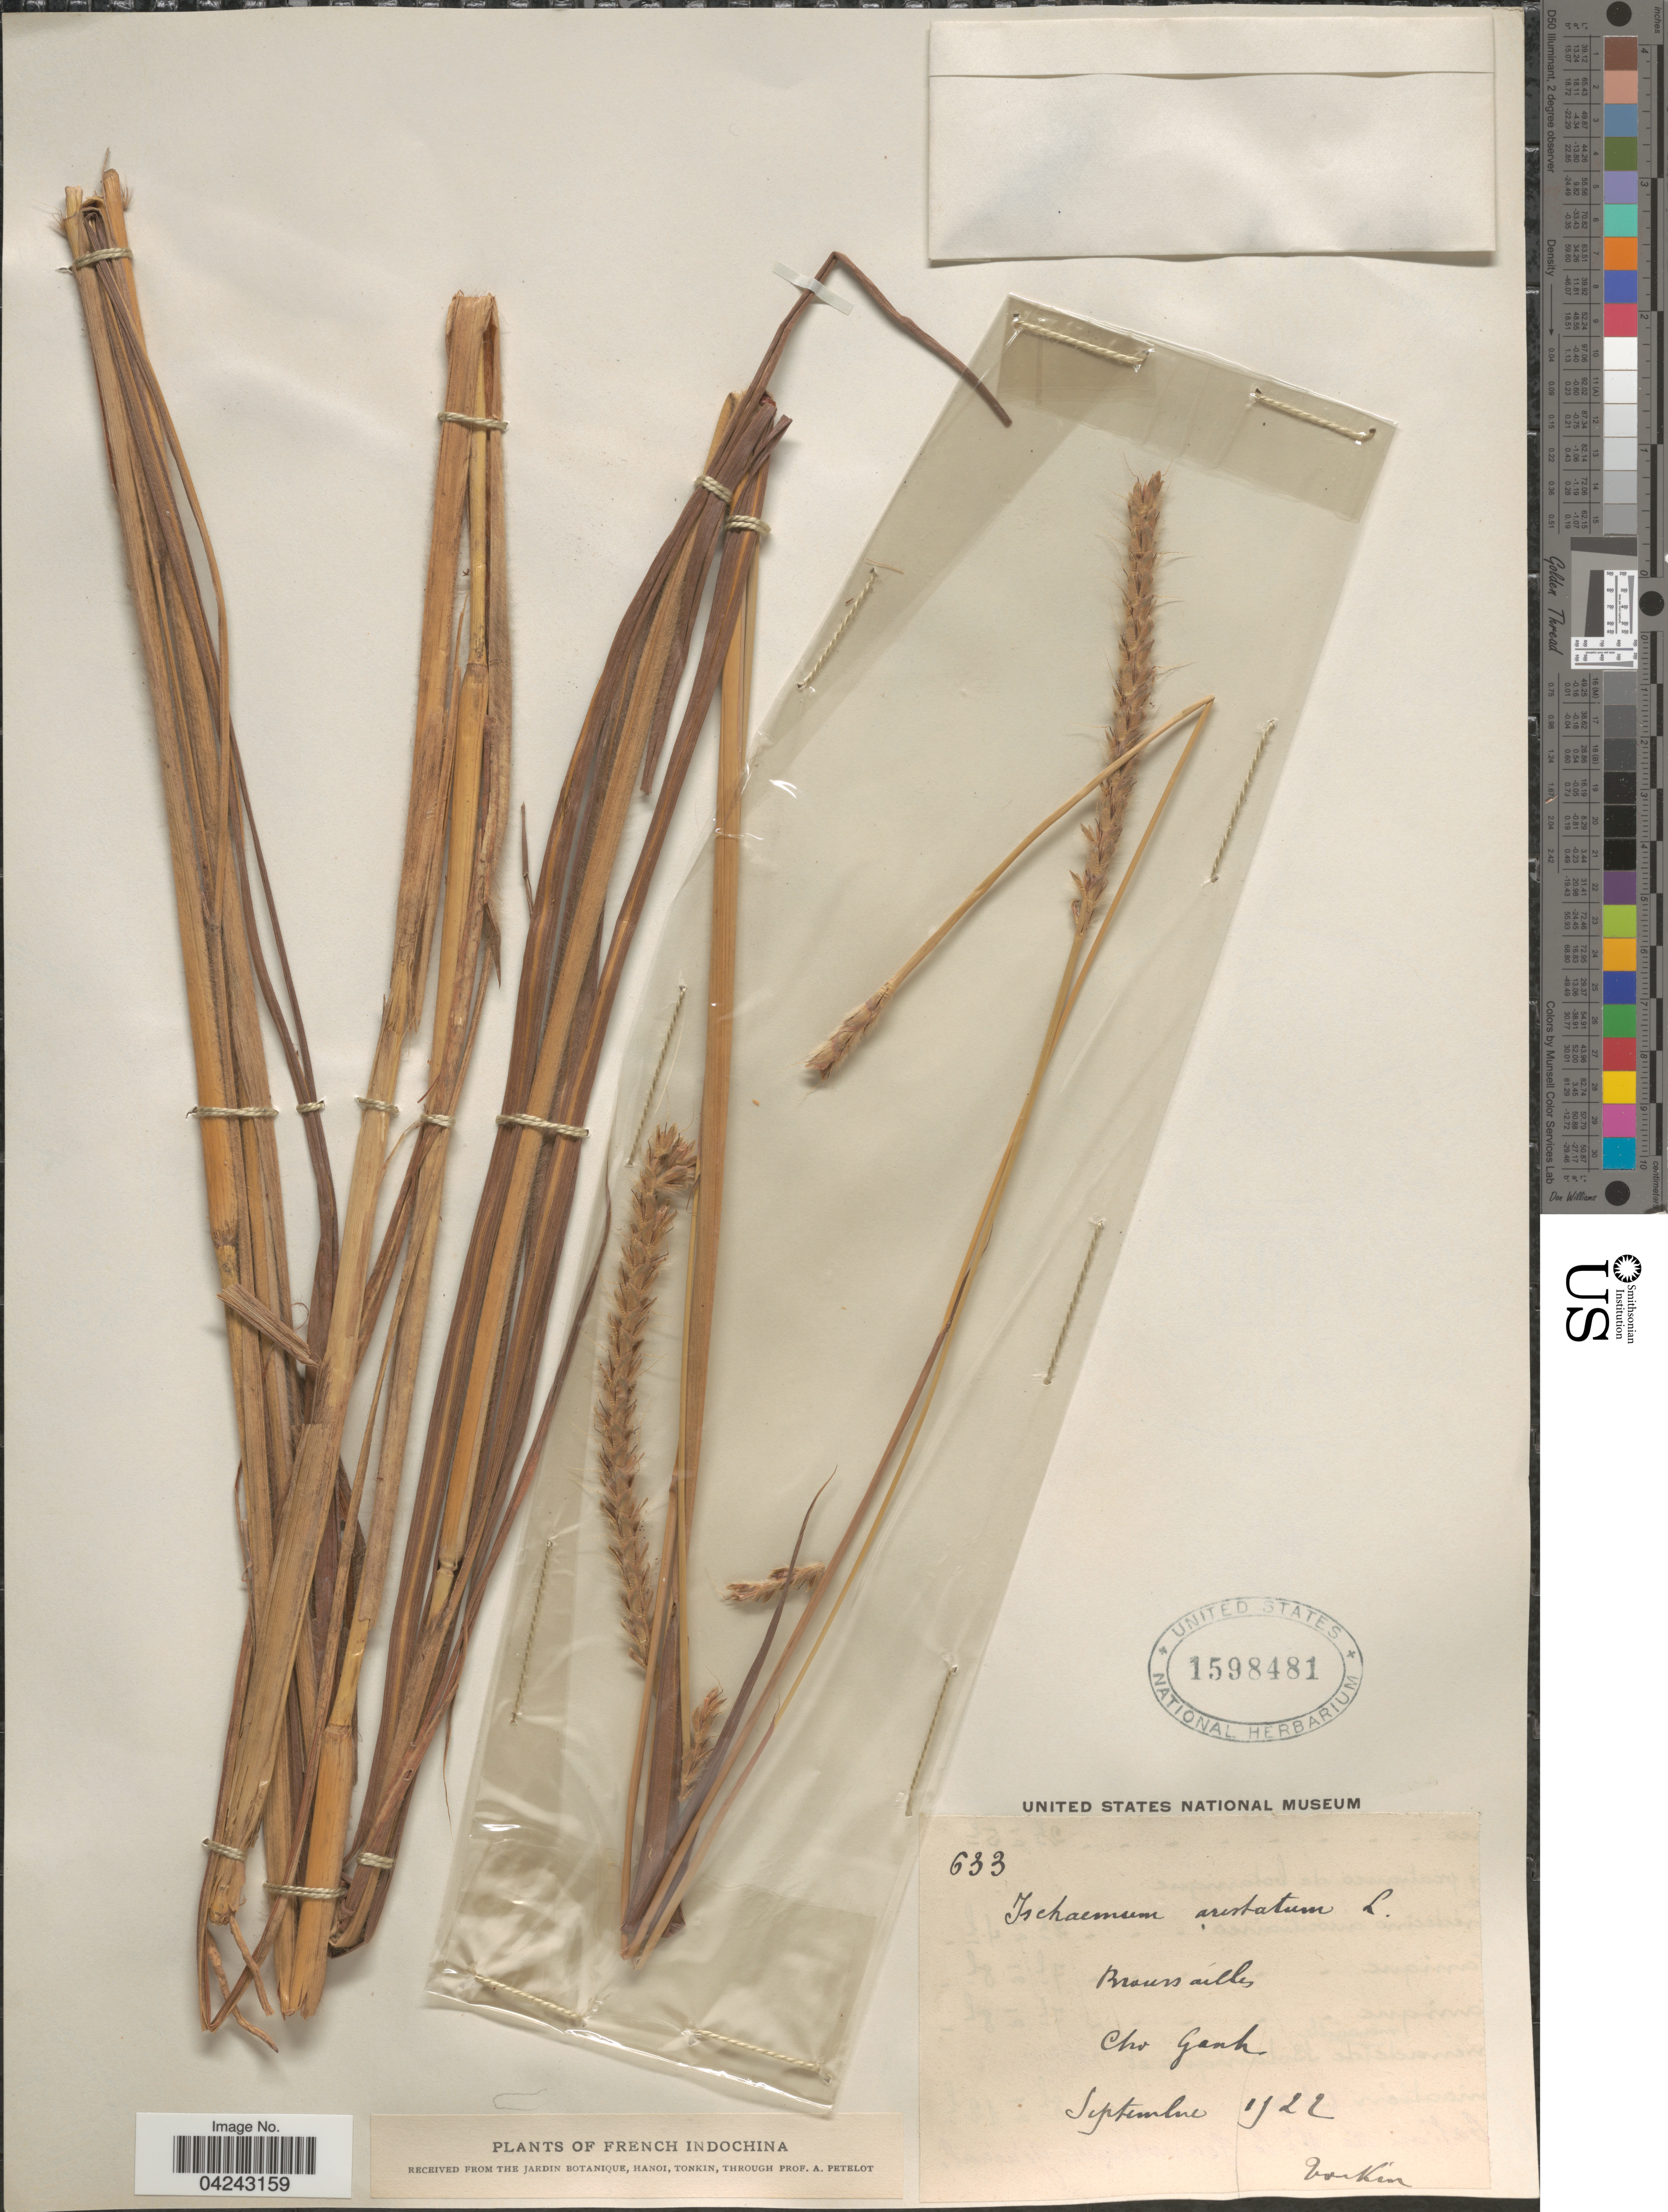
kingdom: Plantae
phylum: Tracheophyta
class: Liliopsida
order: Poales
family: Poaceae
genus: Ischaemum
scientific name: Ischaemum aristatum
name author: L.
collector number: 633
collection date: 1922-09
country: Vietnam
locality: Braunailles. Cho Ganh. Tonkin.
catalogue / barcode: US 1598481